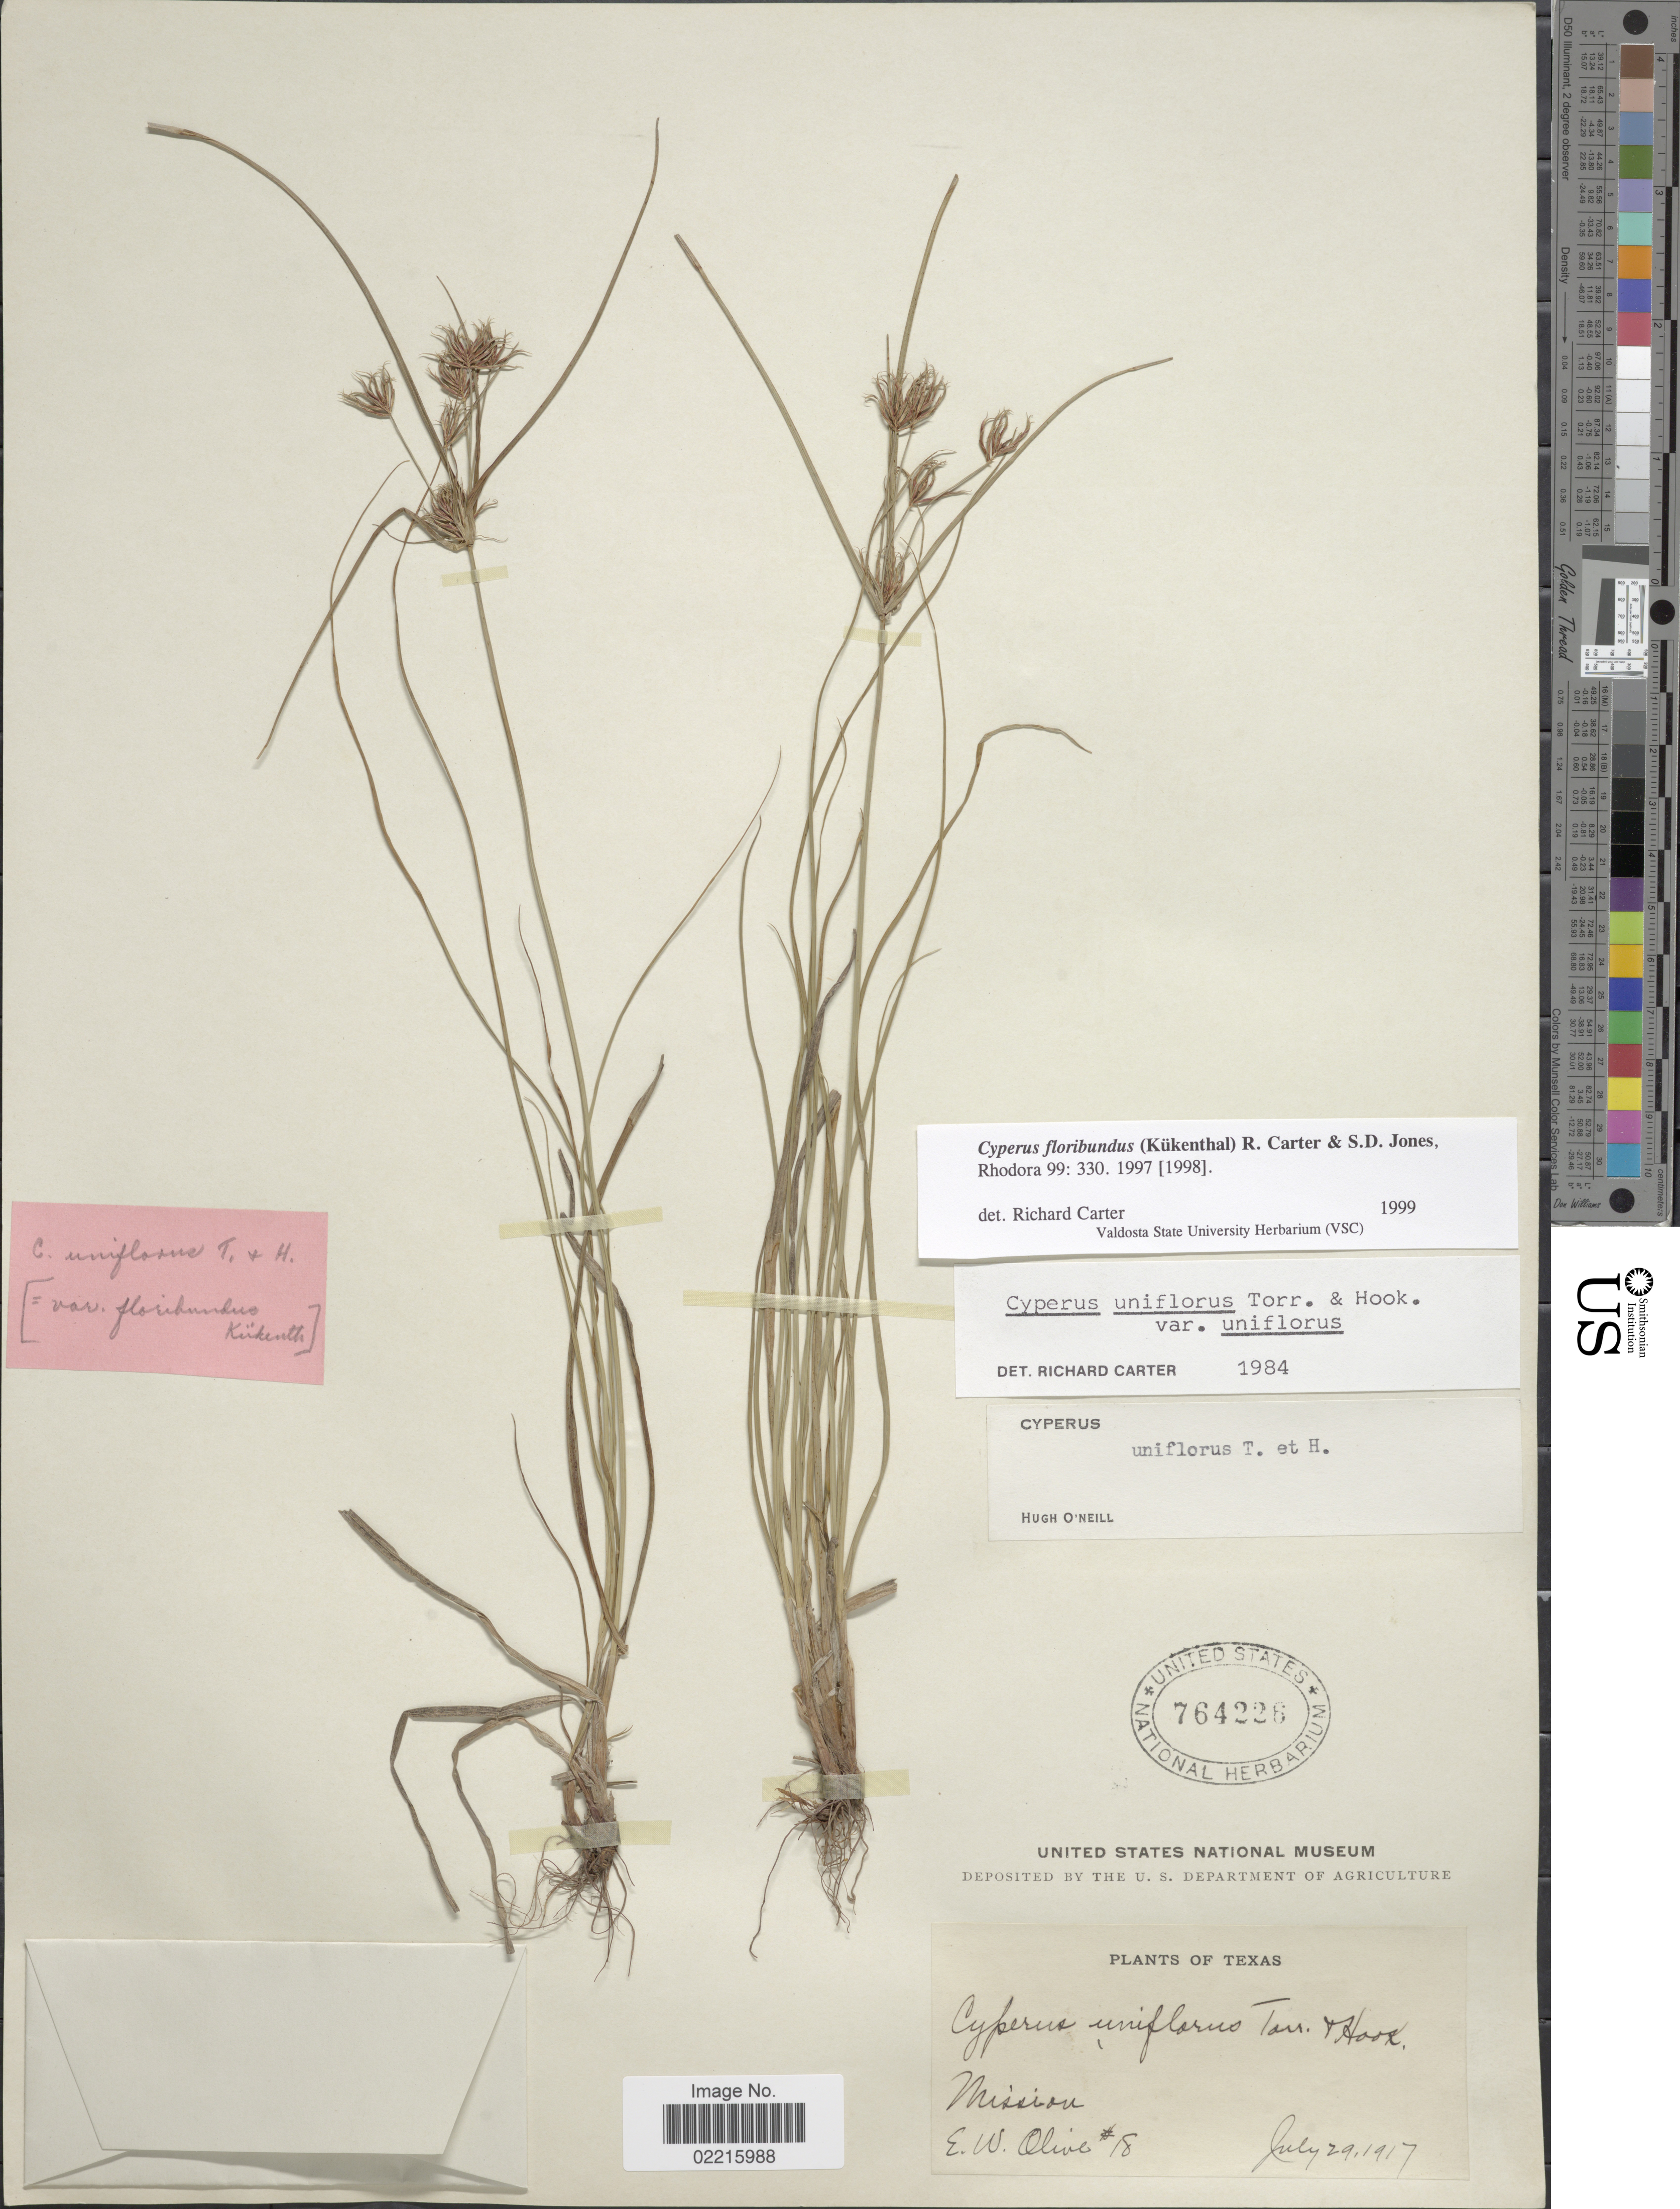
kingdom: Plantae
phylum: Tracheophyta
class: Liliopsida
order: Poales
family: Cyperaceae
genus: Cyperus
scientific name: Cyperus floribundus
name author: (Kük.) R. Carter & S.D. Jones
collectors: E. Olive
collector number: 18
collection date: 1917-07-29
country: United States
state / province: Texas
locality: Missiou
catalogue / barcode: US 764226